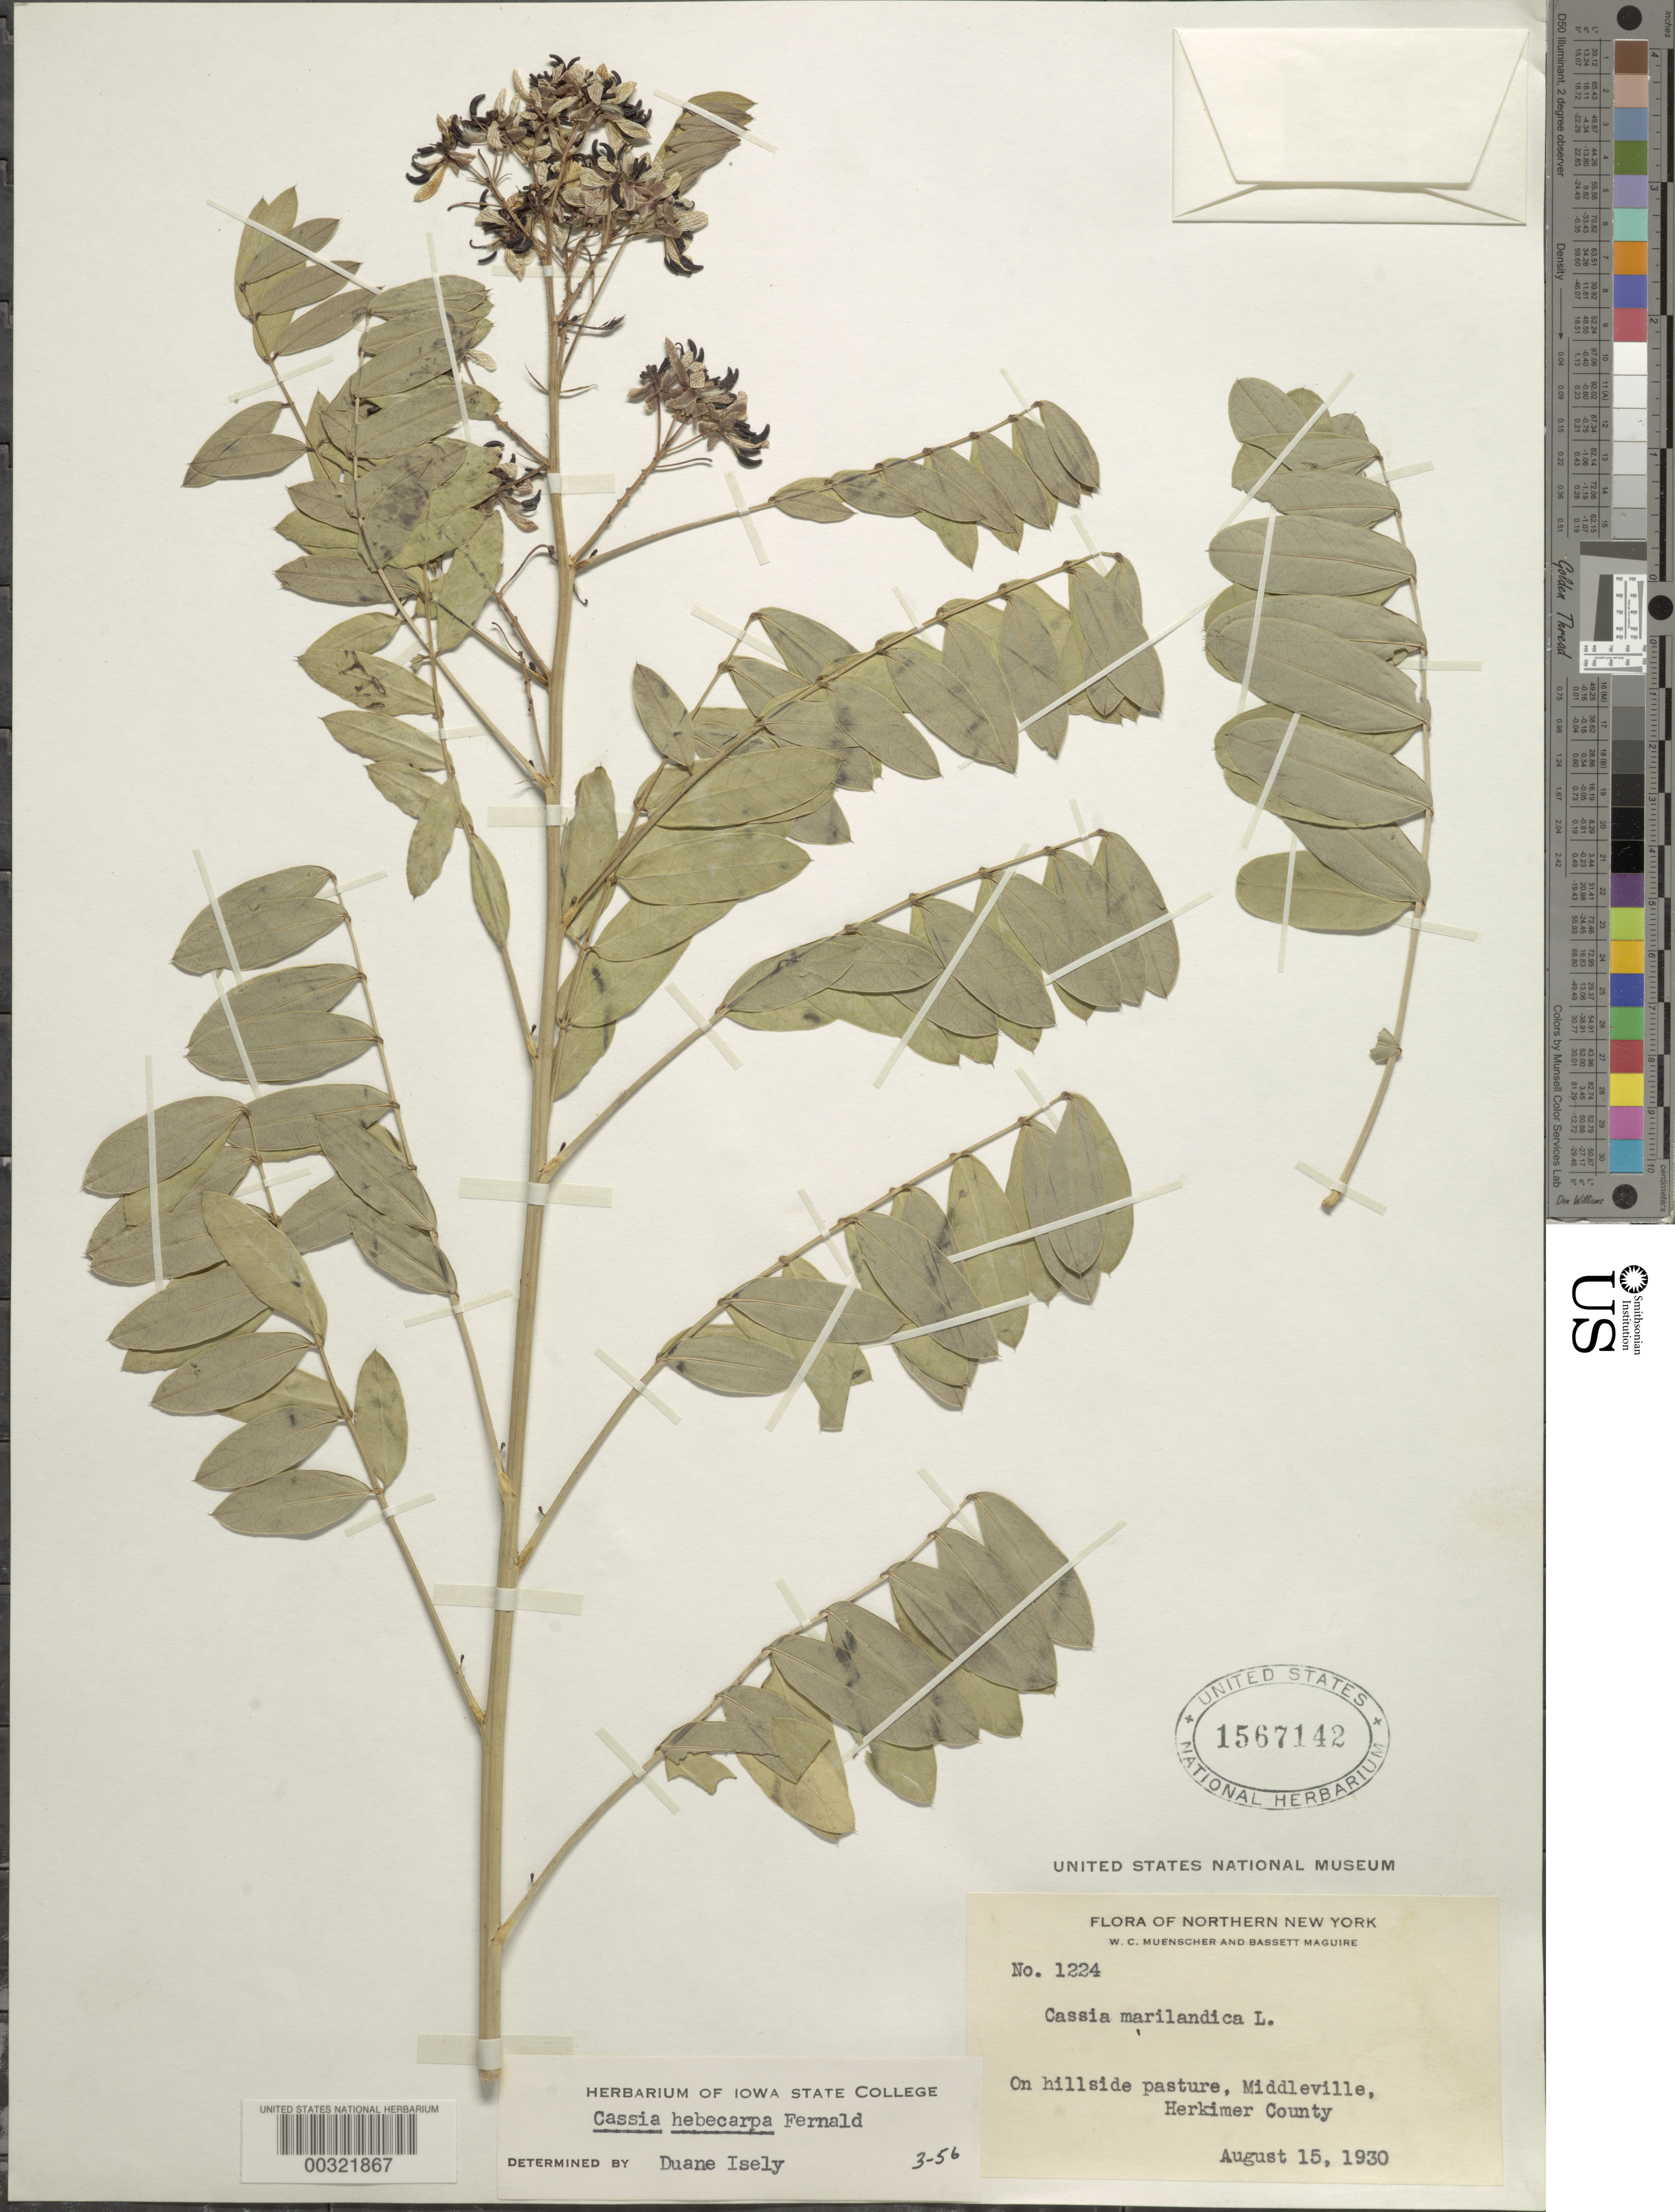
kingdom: Plantae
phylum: Tracheophyta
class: Magnoliopsida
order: Fabales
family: Fabaceae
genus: Senna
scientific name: Senna hebecarpa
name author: (Fernald) H.S. Irwin & Barneby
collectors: W. Muenscher & B. Maguire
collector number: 1224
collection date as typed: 15 Aug 1930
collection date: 1930-08-15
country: United States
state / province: New York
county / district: Herkimer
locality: Middleville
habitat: Hillside pasture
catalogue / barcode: US 1567142